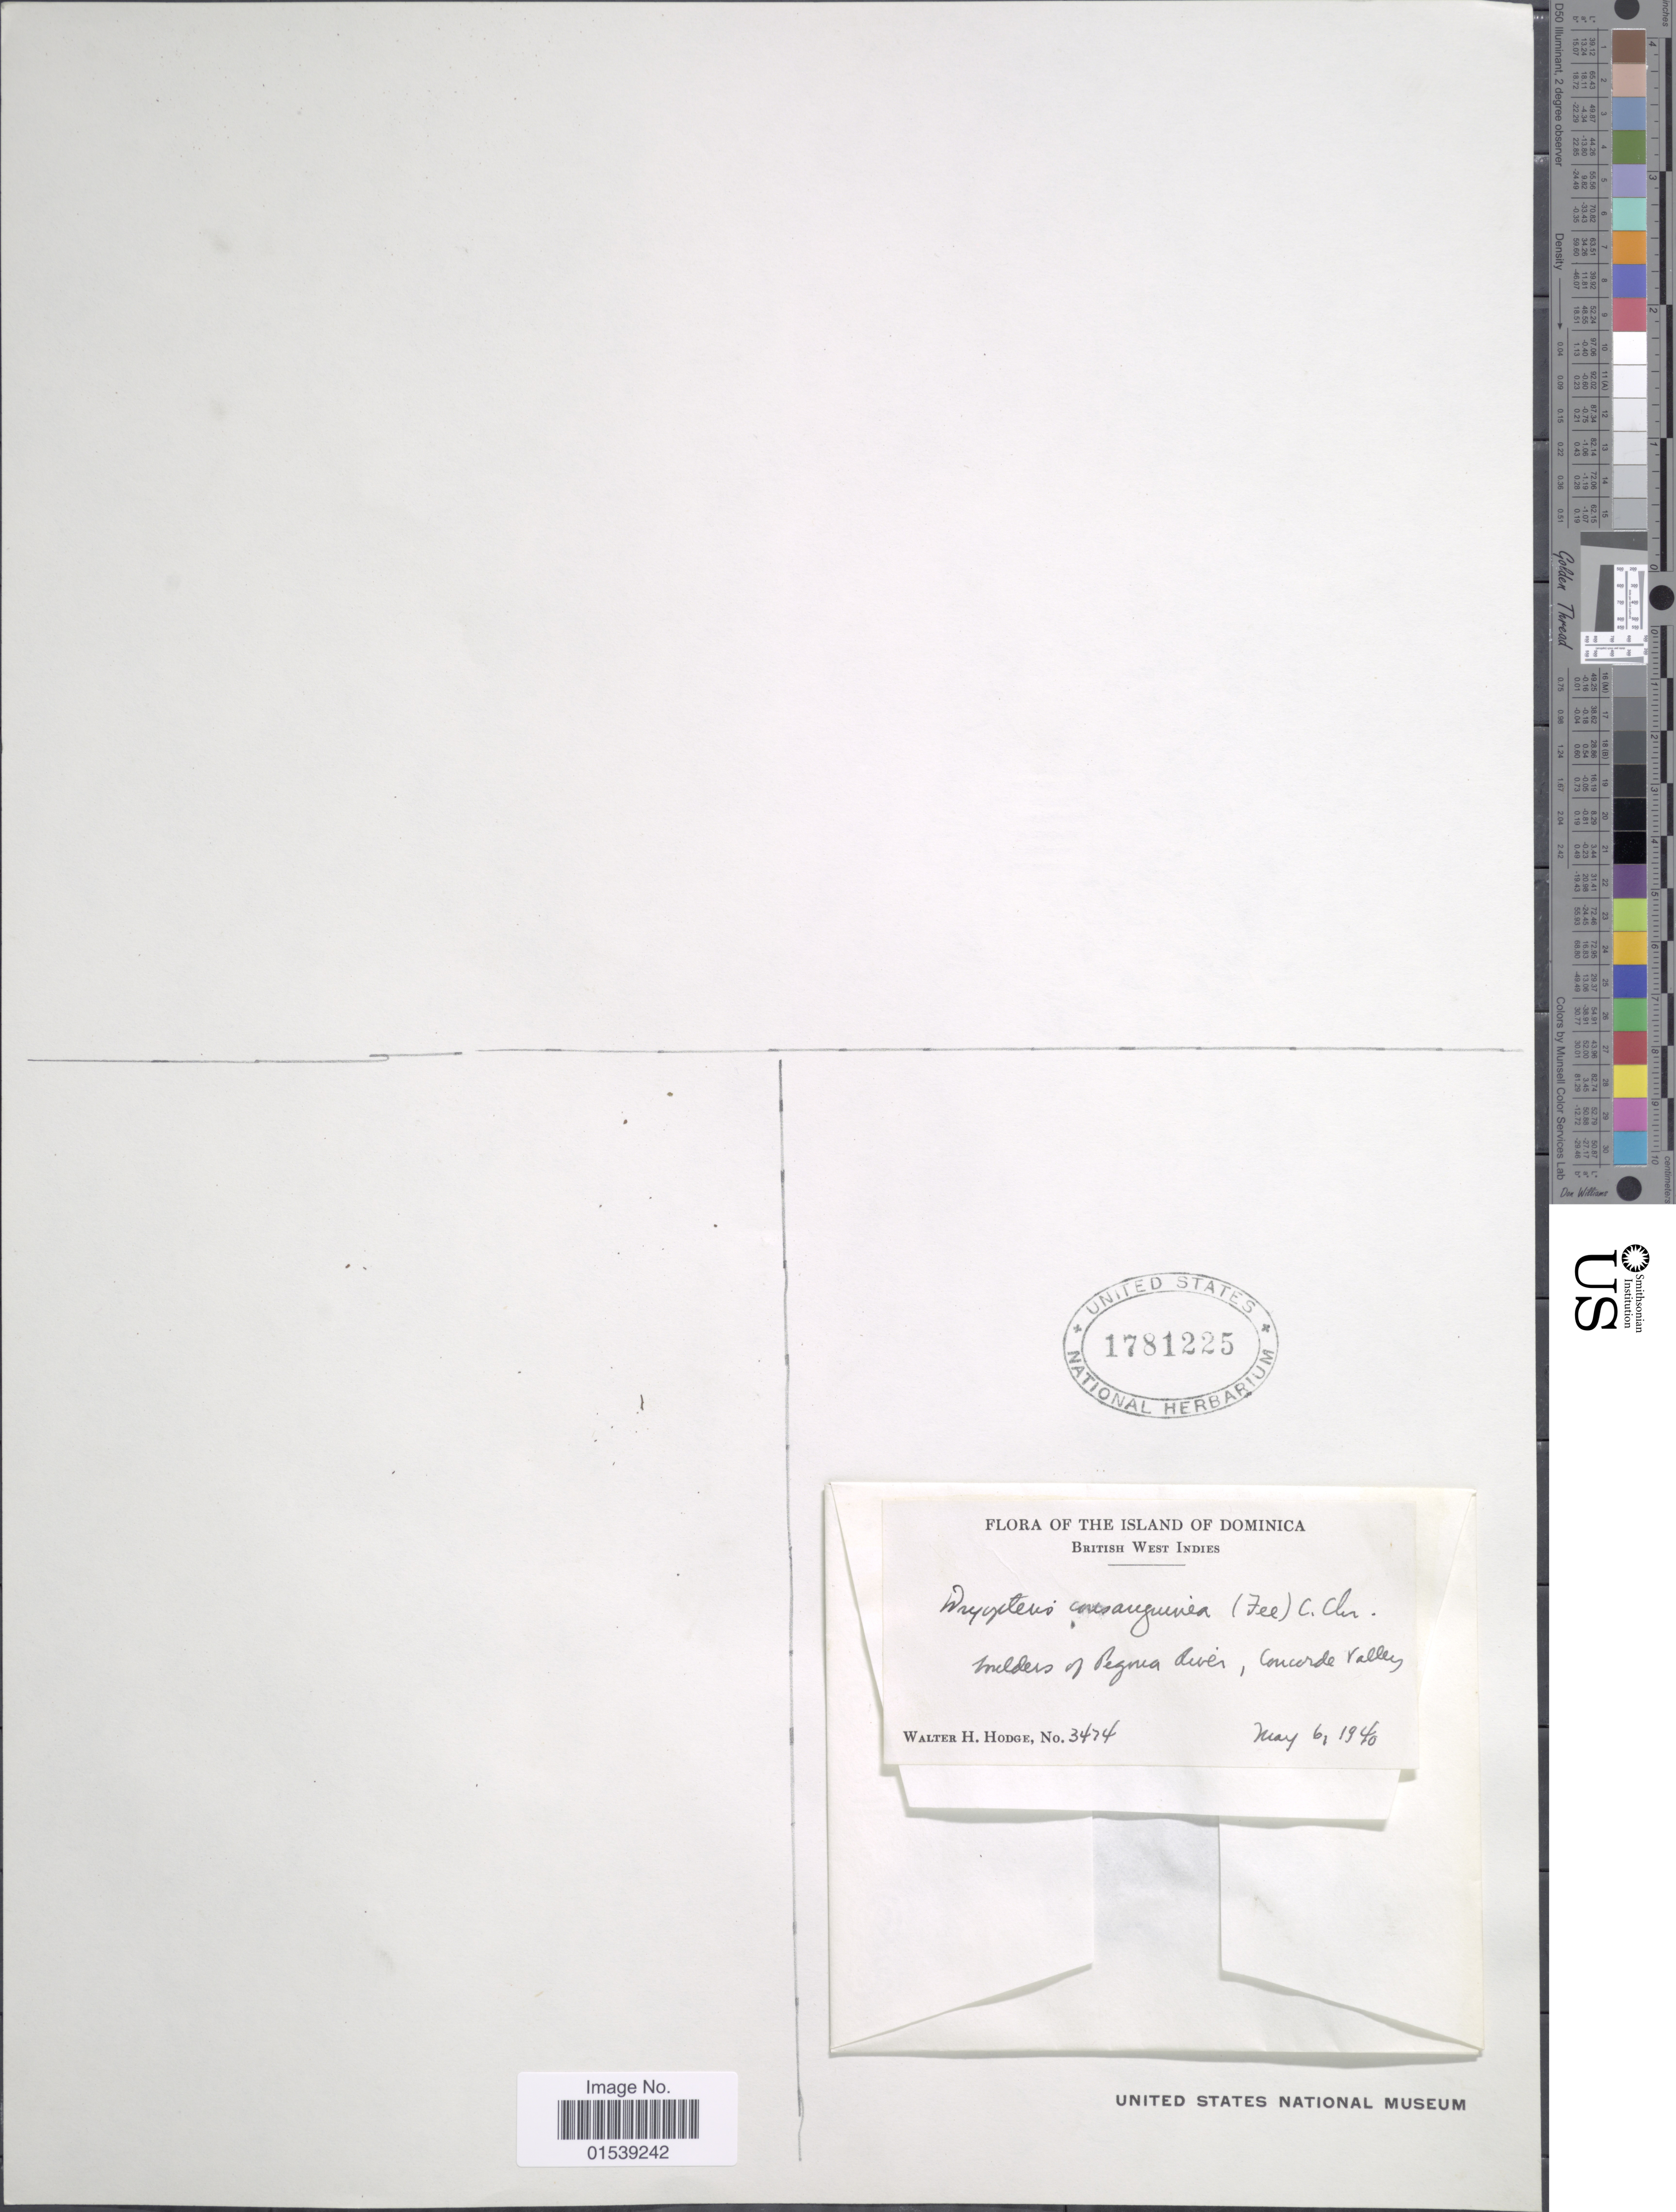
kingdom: Plantae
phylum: Tracheophyta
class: Polypodiopsida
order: Polypodiales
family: Thelypteridaceae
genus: Amauropelta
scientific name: Amauropelta consanguinea (Fée) comb. nov., ined. 2015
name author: (Fée)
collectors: W. Hodge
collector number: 3424*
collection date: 1940-05-06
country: Dominica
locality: Island of Dominica, British West Indies, boulders of Pegoua River, Concorde Valley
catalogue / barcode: US 1781225